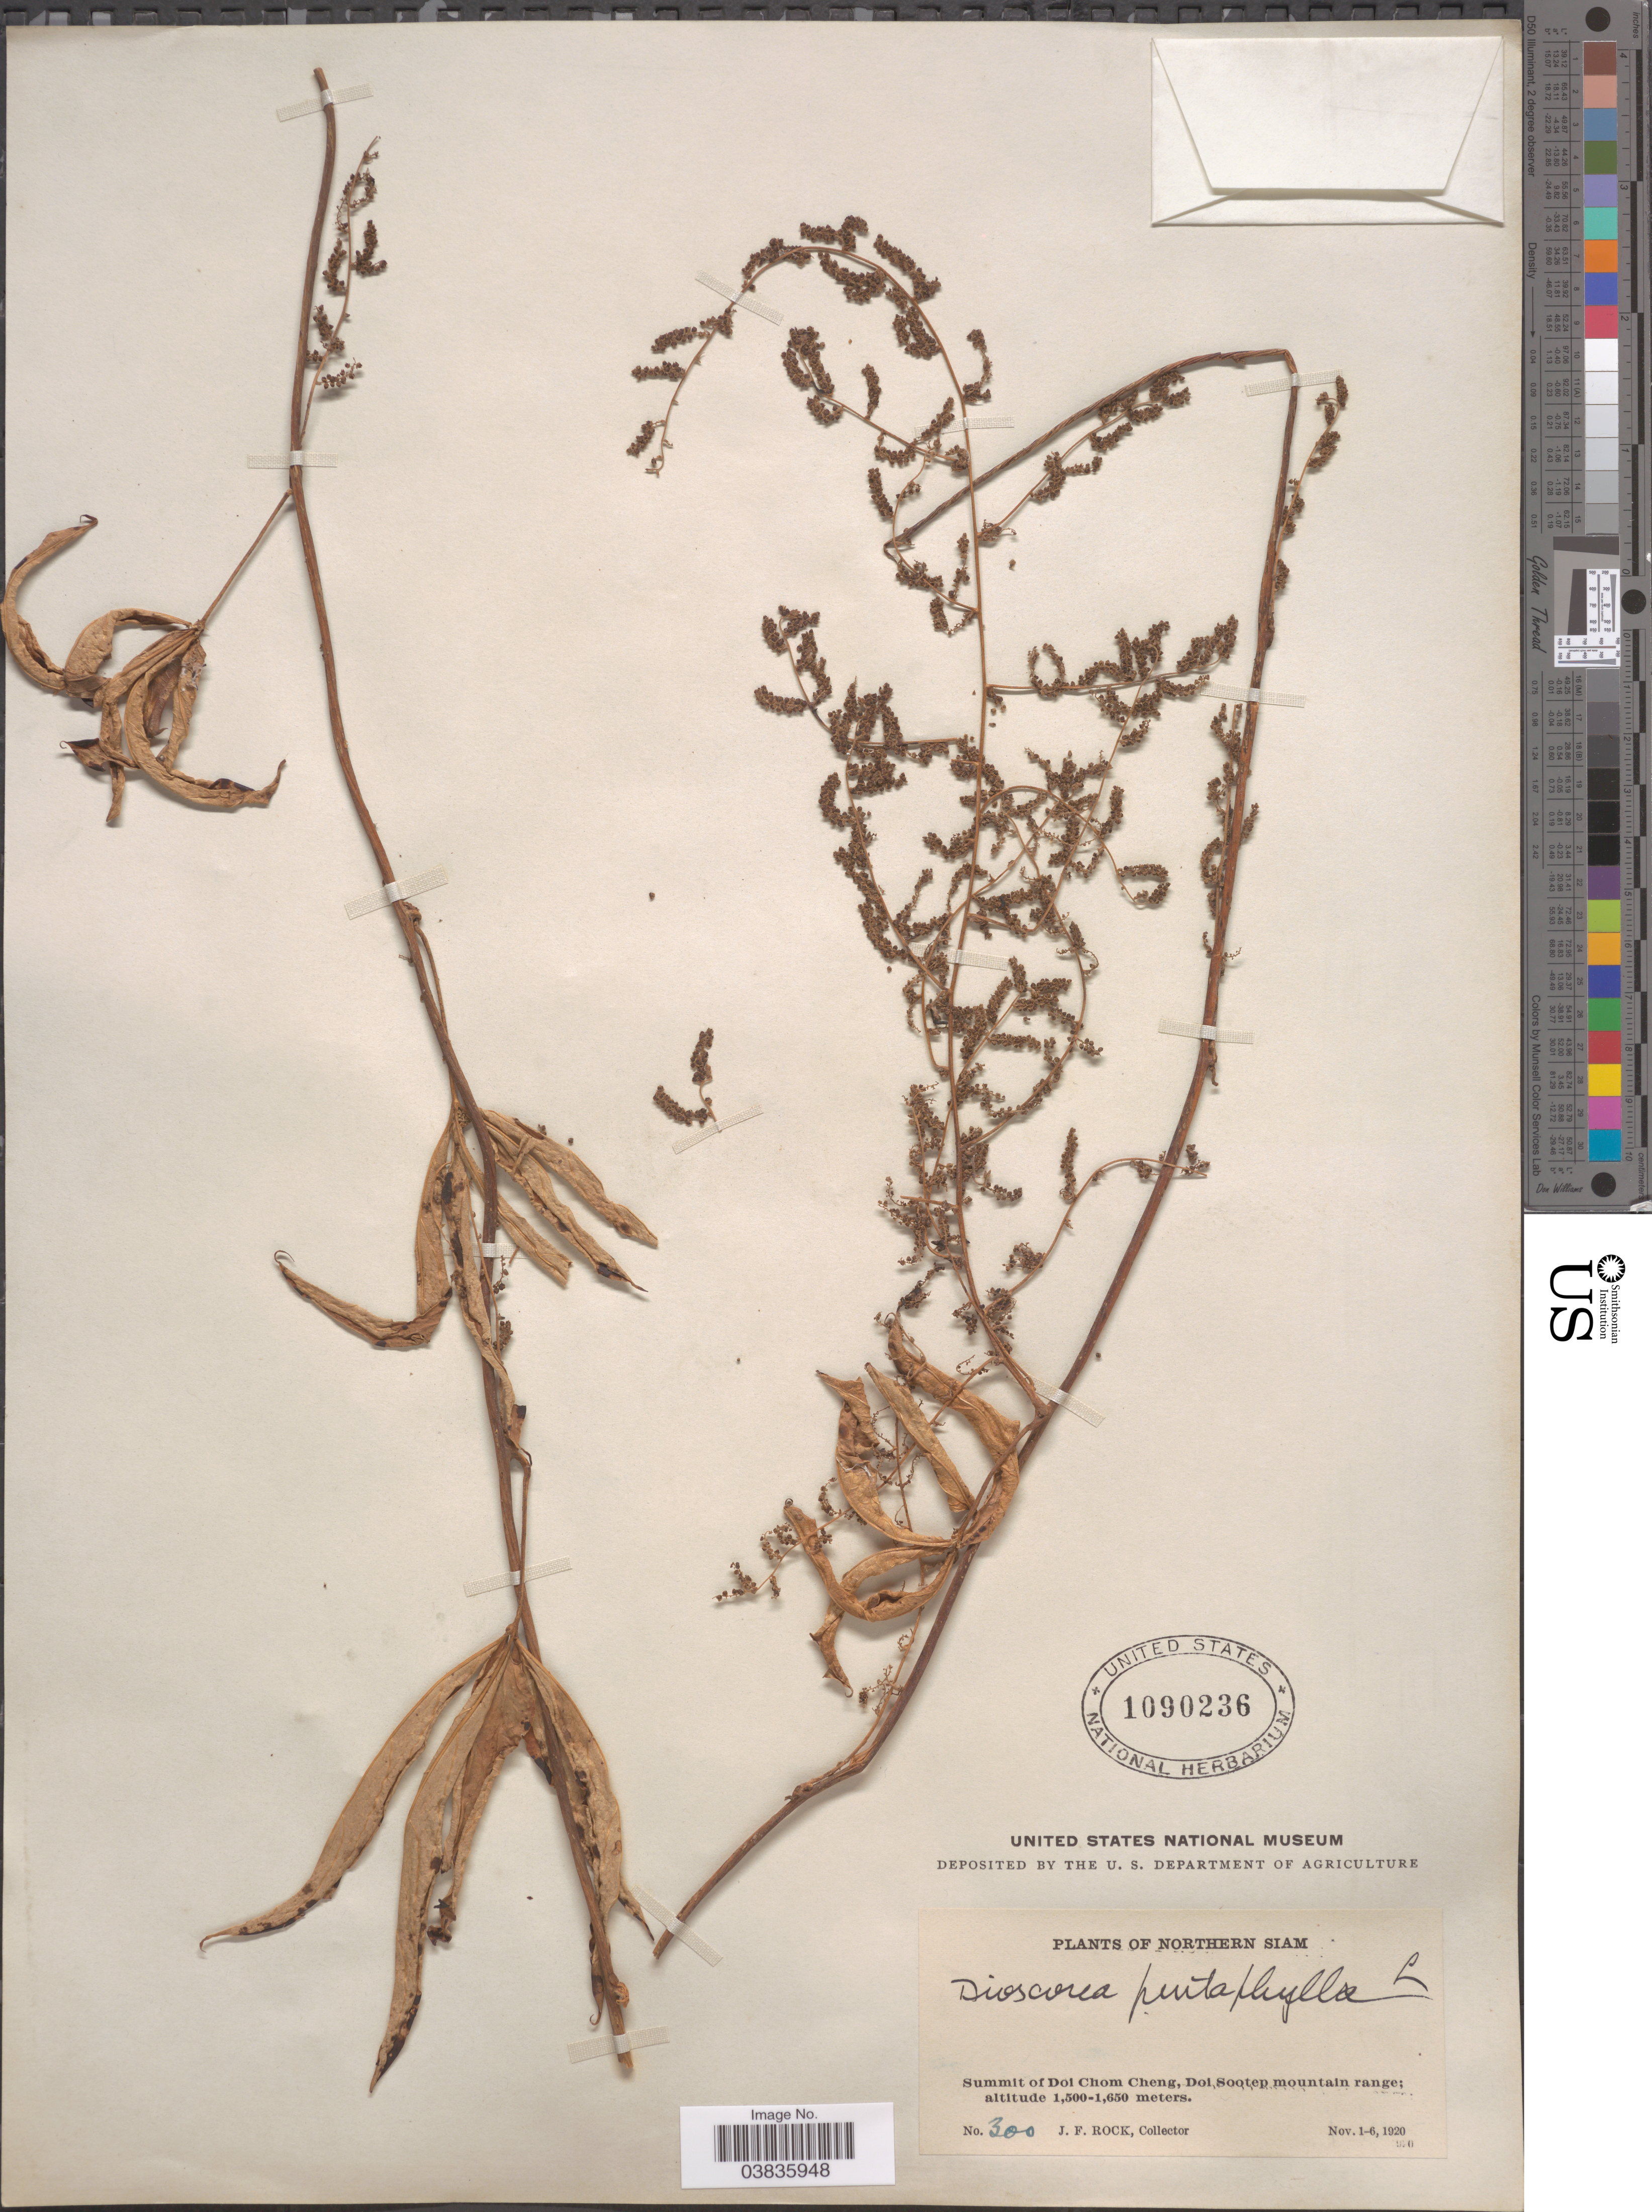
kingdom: Plantae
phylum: Tracheophyta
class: Liliopsida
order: Dioscoreales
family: Dioscoreaceae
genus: Dioscorea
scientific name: Dioscorea pentaphylla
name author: L.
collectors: J. Rock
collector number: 300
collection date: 1920-11-01/1920-11-06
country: Thailand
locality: Northern Siam. Summit of Doi Chom Cheng, Doi Sootep mountain range.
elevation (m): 1500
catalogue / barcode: US 1090236